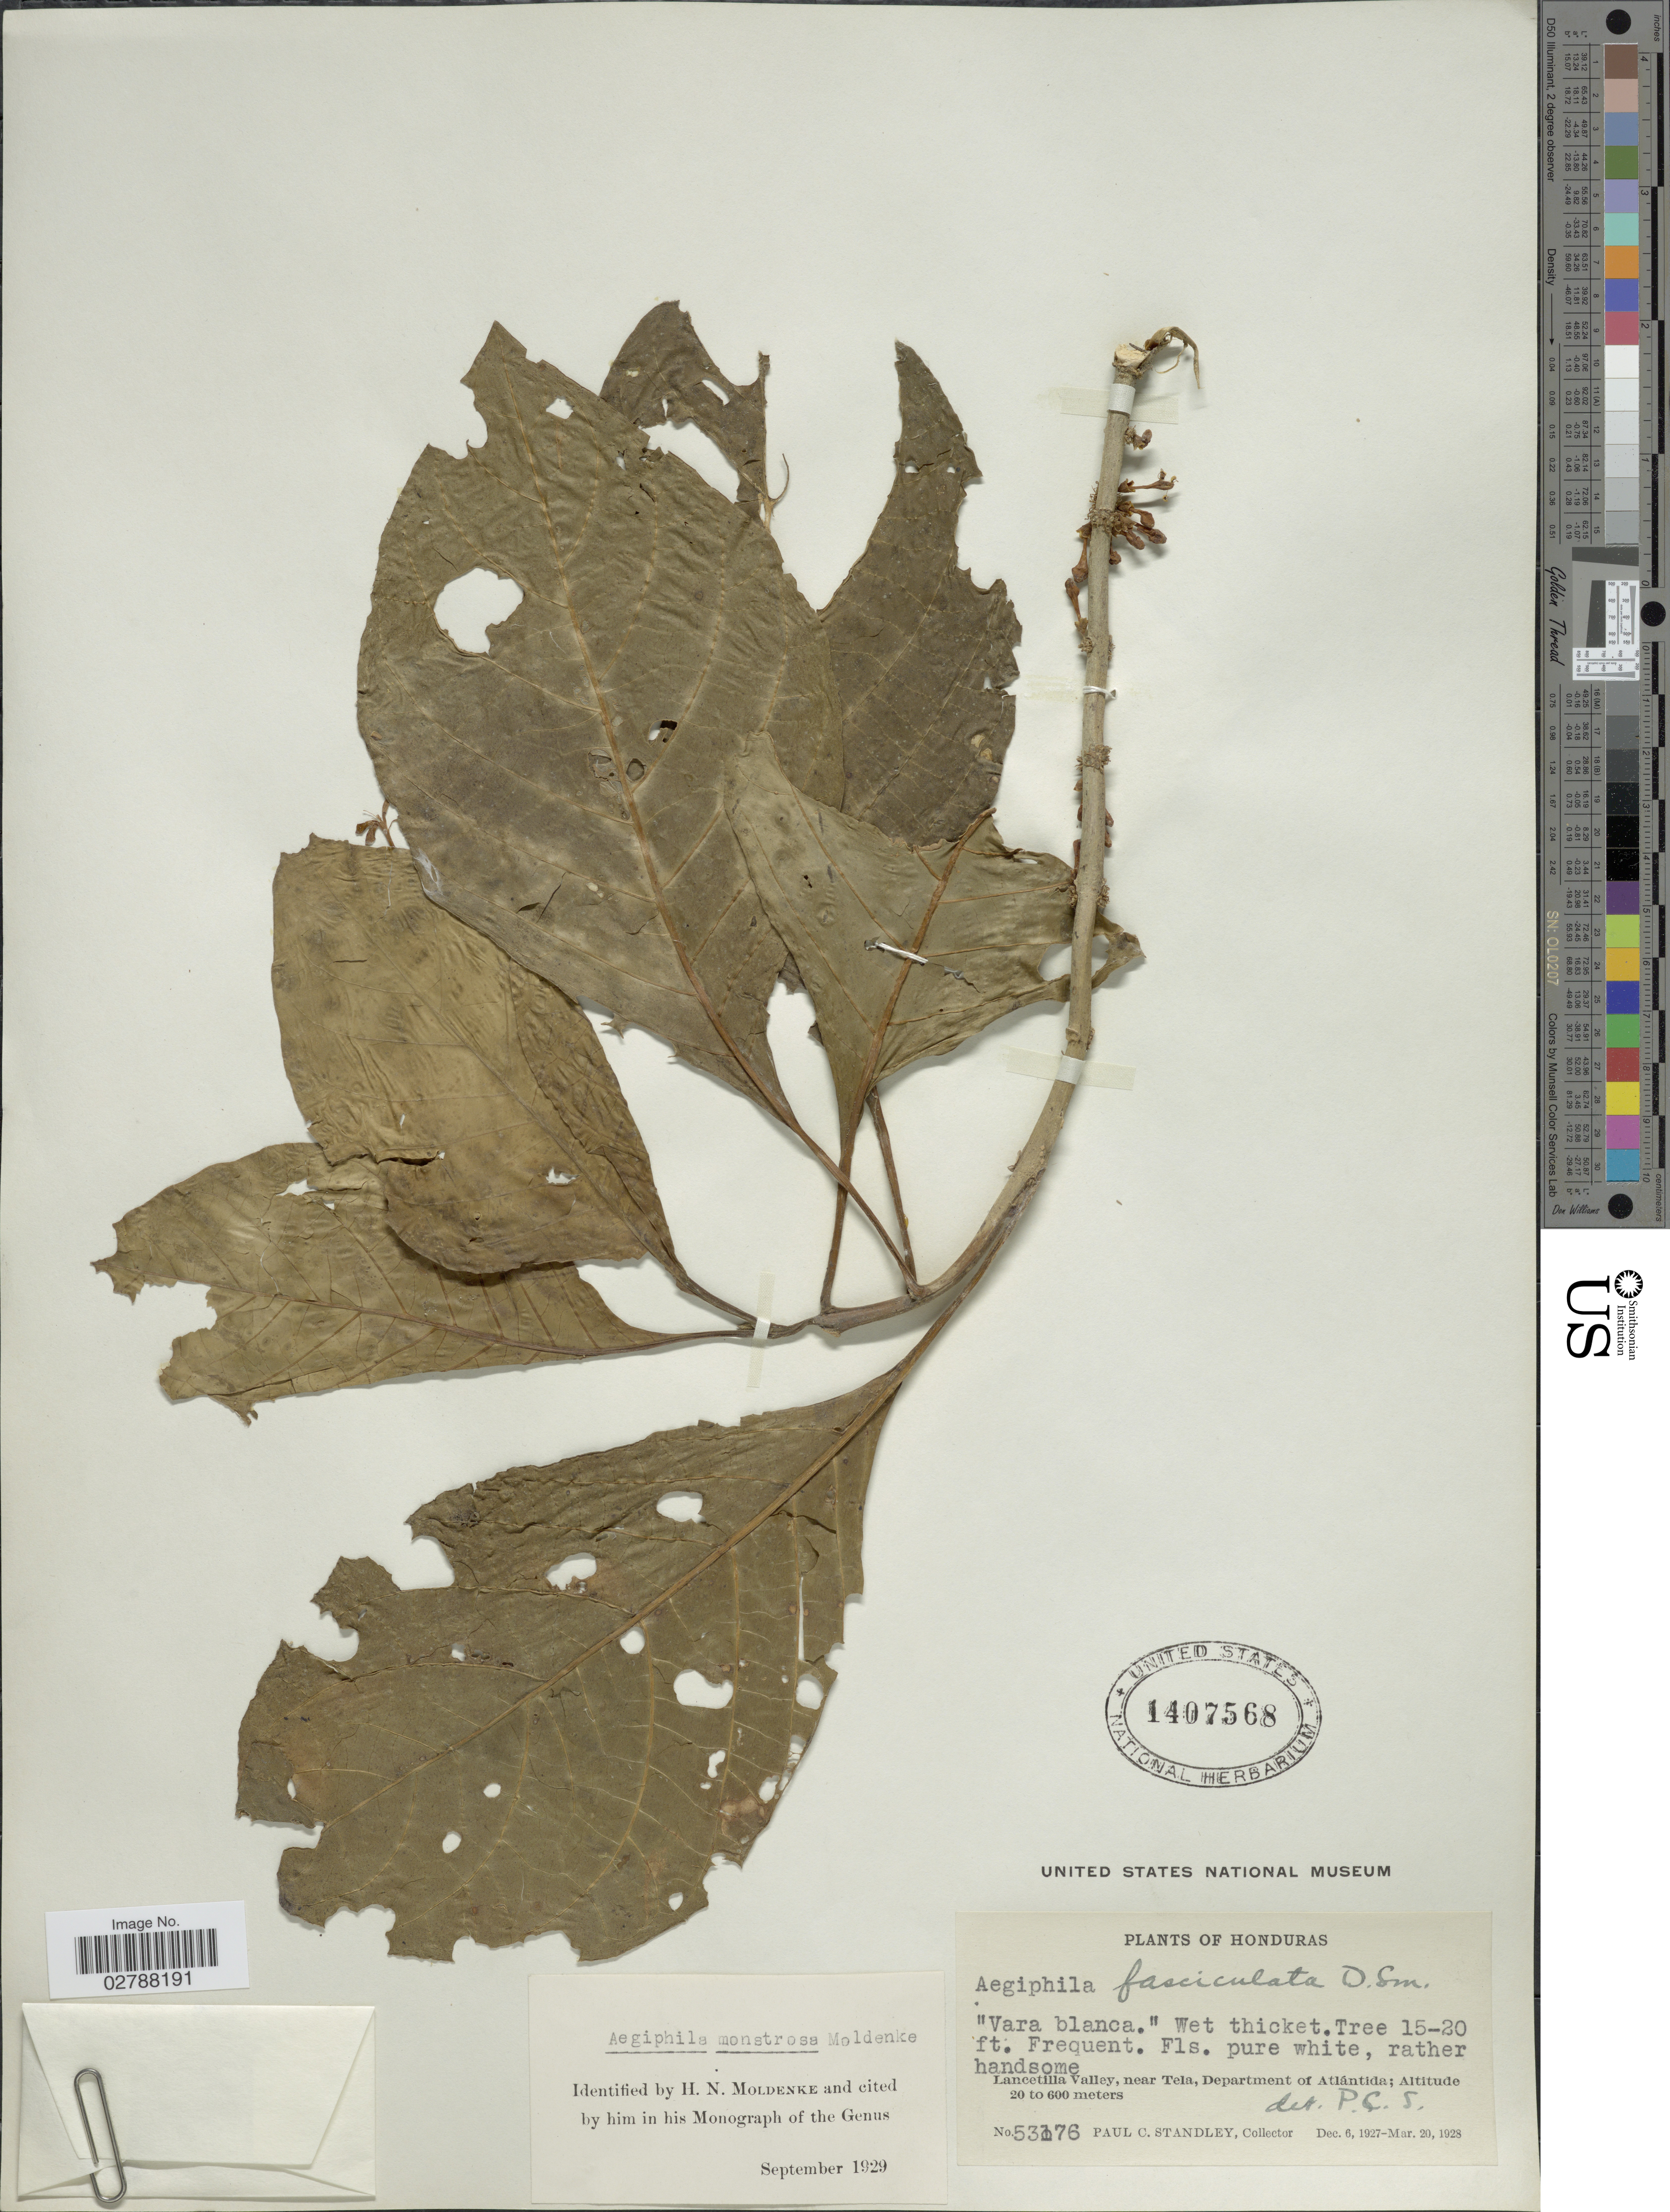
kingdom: Plantae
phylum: Tracheophyta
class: Magnoliopsida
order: Lamiales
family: Lamiaceae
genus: Aegiphila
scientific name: Aegiphila monstrosa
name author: Moldenke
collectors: P. C. Standley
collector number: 53176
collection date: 1927-12-06/1928-03-20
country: Honduras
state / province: Atlántida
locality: Lancetilla Valley, near Tela, Department of Atlántida.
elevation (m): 20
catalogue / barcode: US 1407568